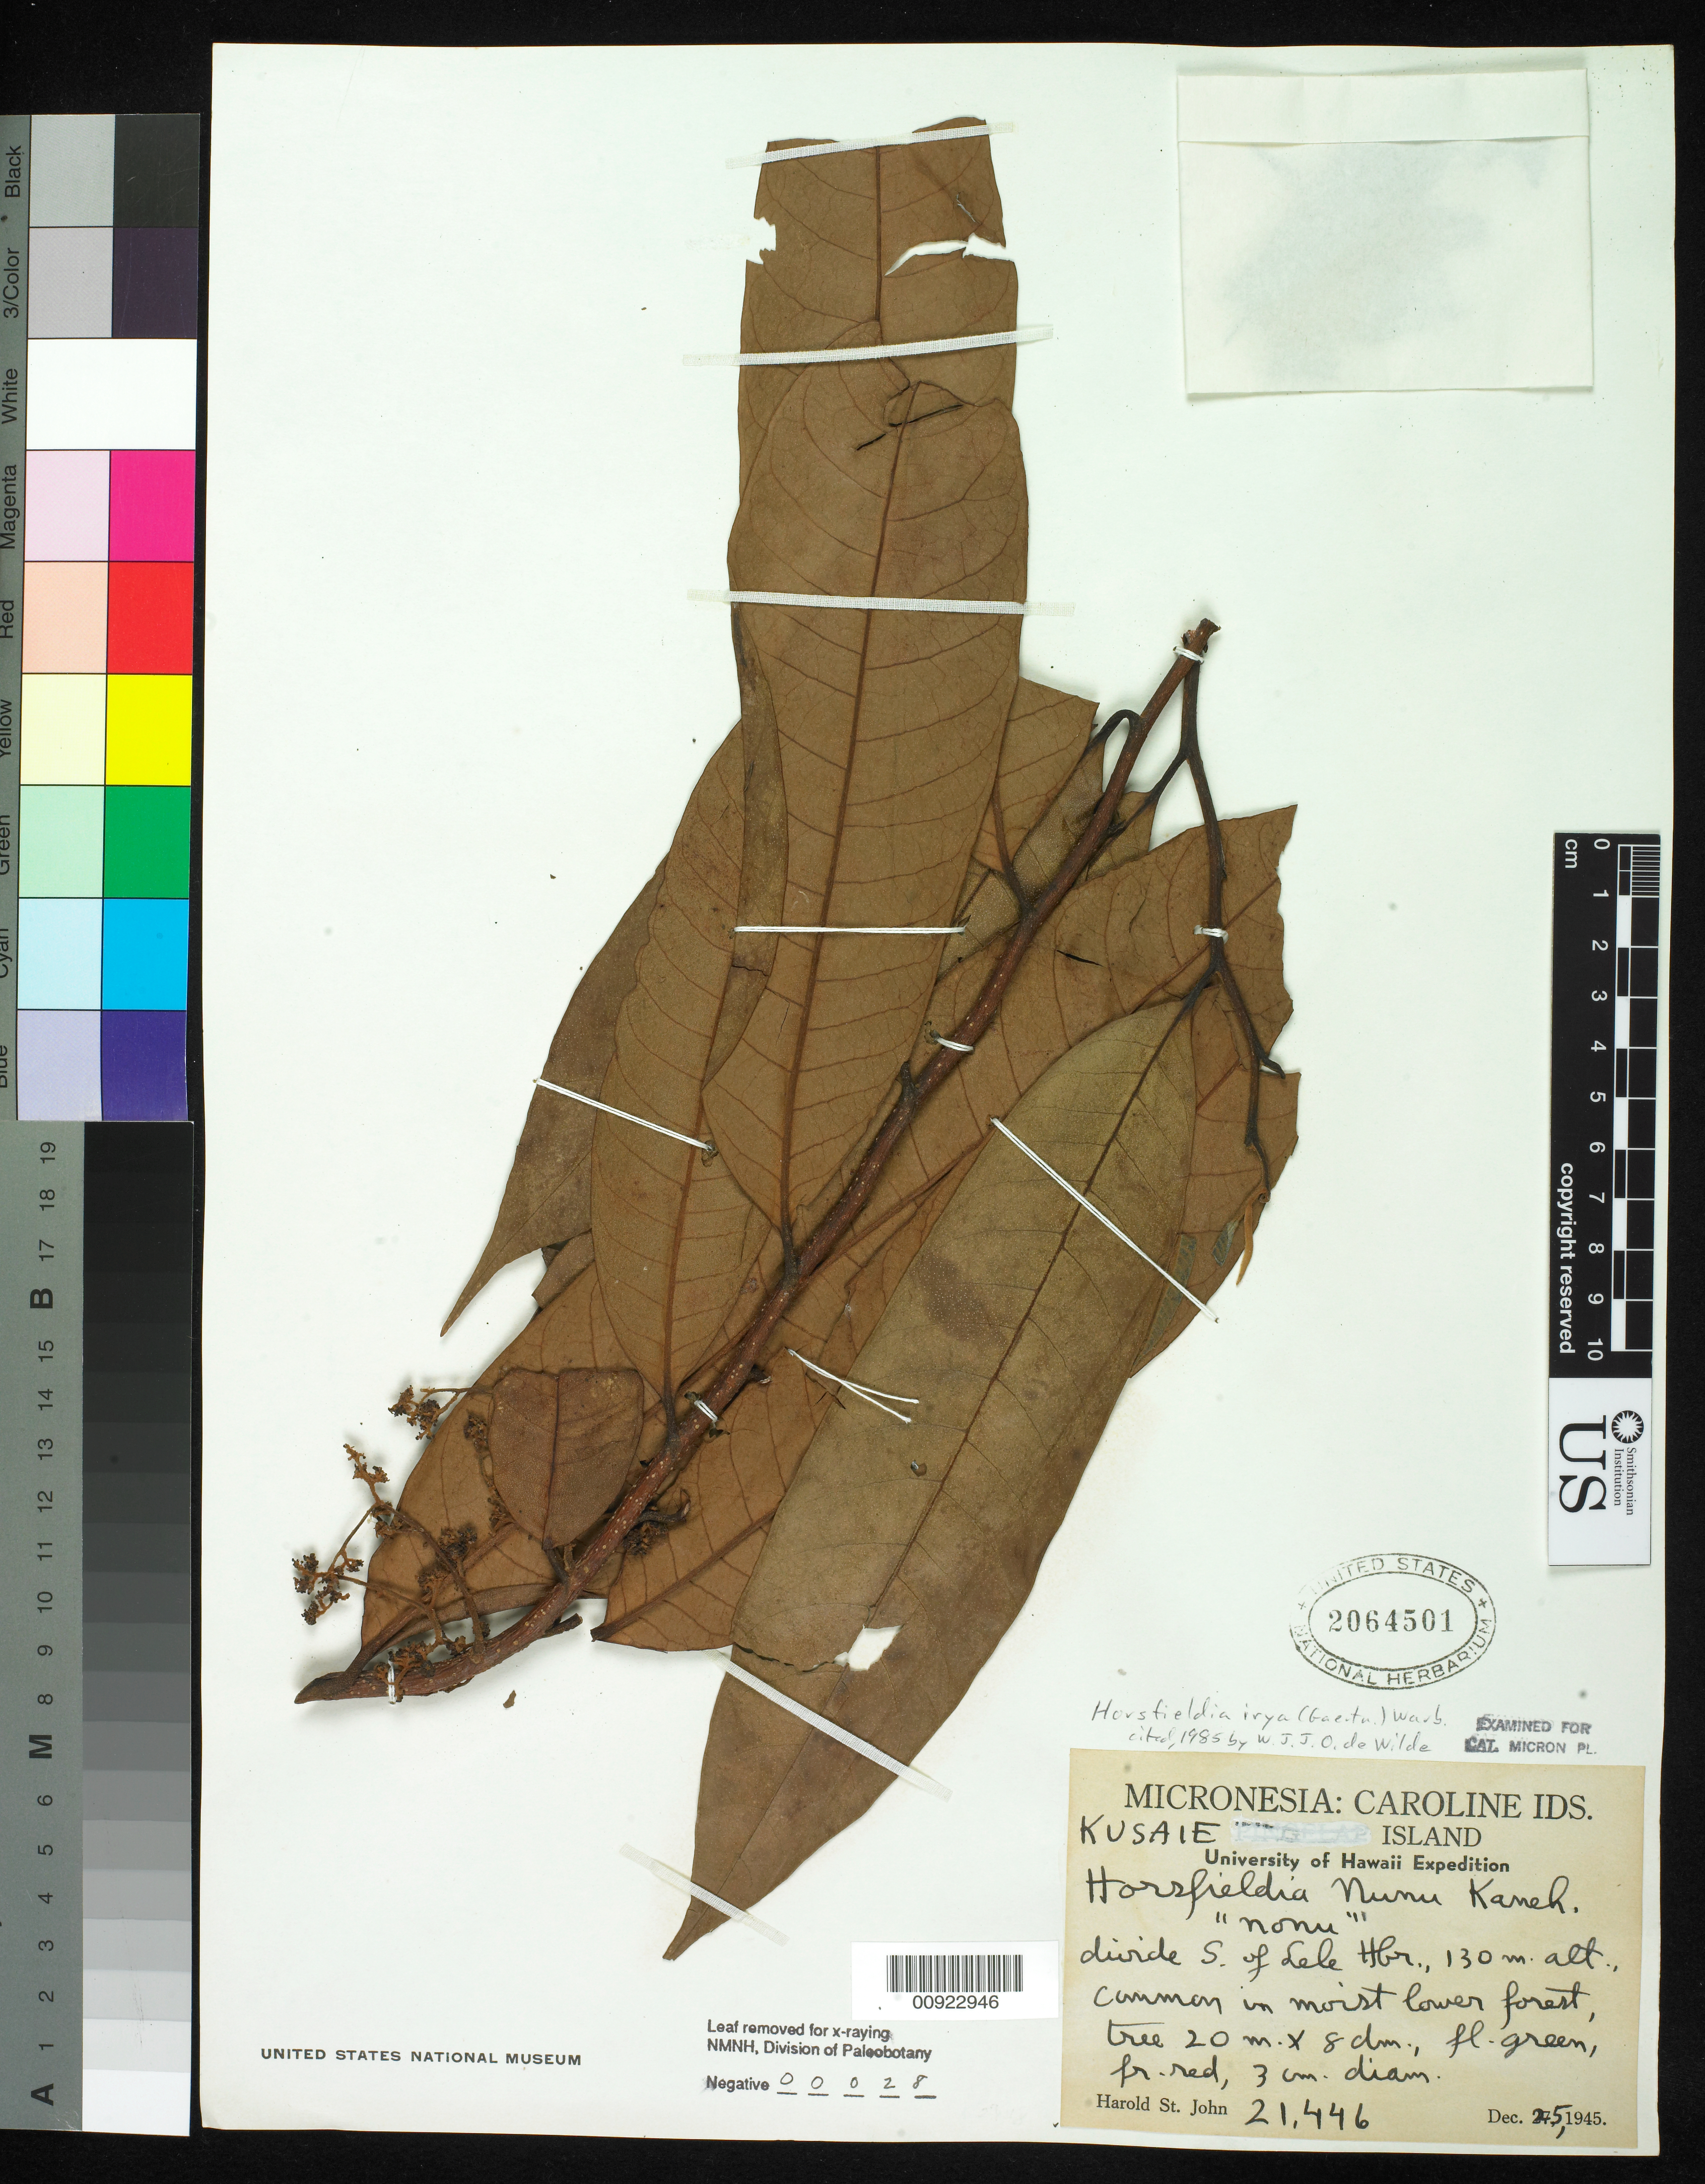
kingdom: Plantae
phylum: Tracheophyta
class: Magnoliopsida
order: Magnoliales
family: Myristicaceae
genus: Horsfieldia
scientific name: Horsfieldia irya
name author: (Gaertn.) Warb.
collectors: H. St. John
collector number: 21446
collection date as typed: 25 Dec 1945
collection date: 1945-12-25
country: Micronesia, Federated States of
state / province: Kosrae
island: Kosrae [Kusaie]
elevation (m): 130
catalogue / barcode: US 2064501